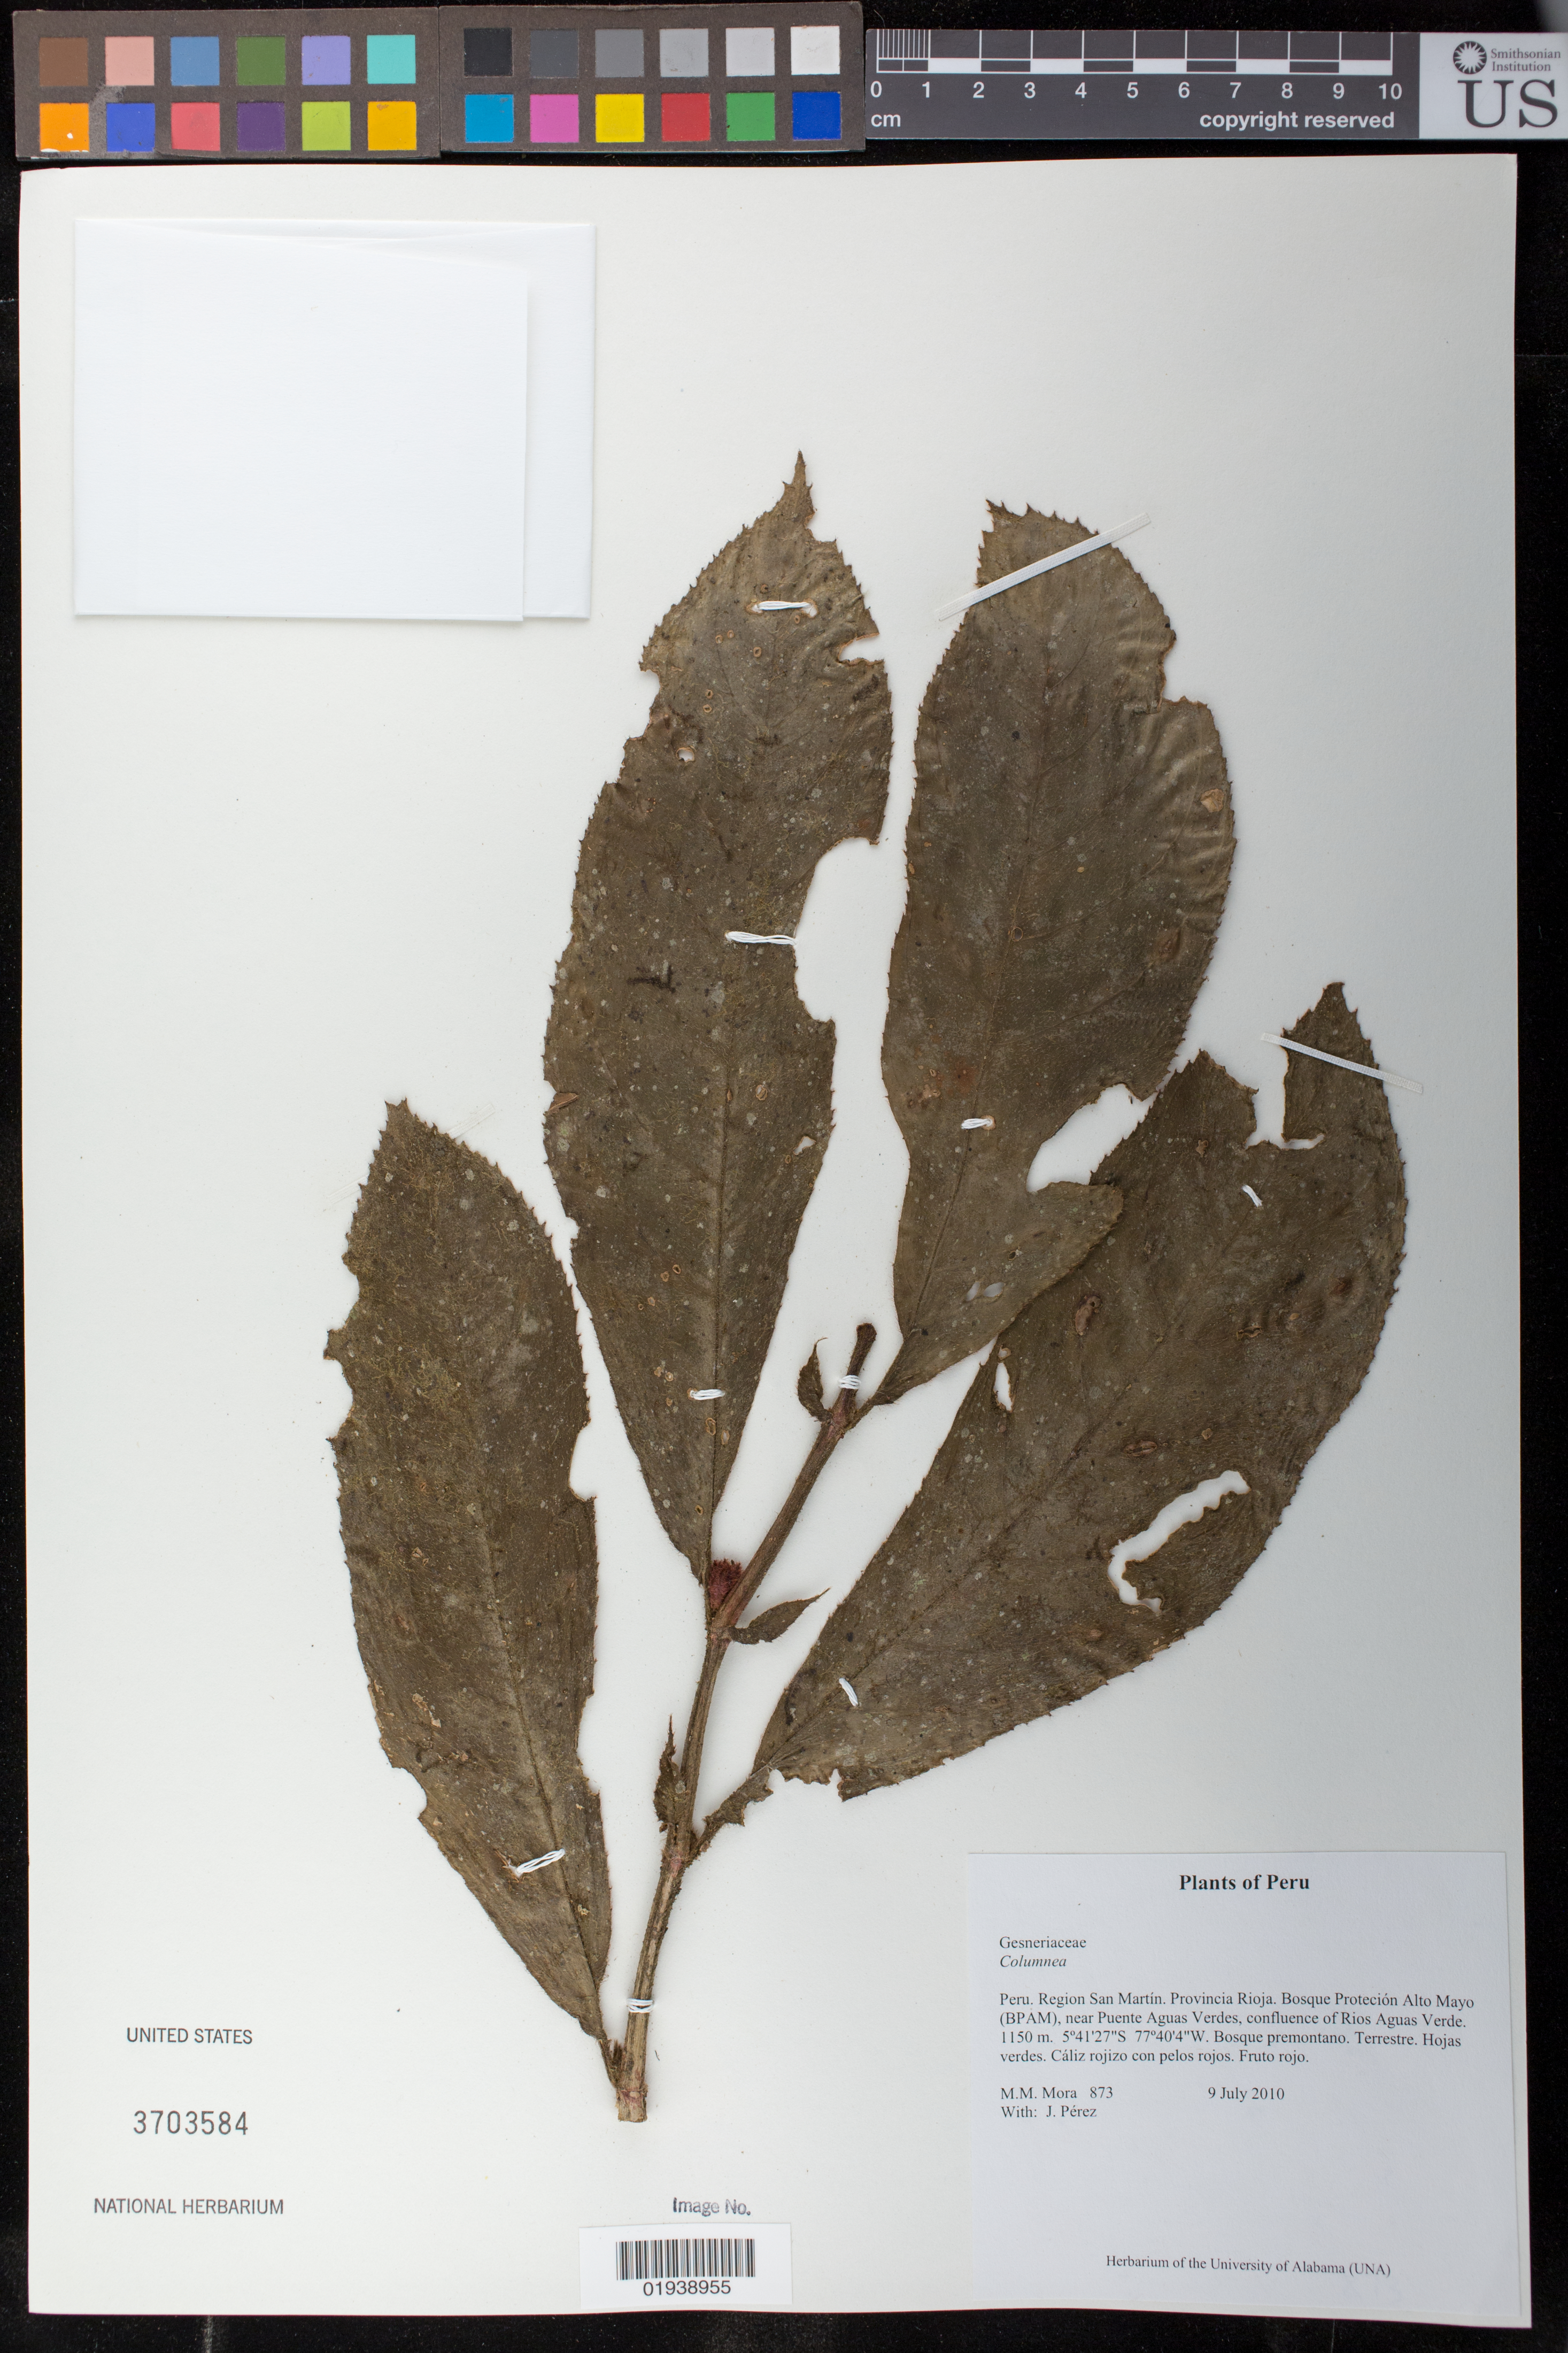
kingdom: Plantae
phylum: Tracheophyta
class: Magnoliopsida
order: Lamiales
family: Gesneriaceae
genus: Columnea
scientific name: Columnea sp.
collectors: M. M. Mora & J. Perez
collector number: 873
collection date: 2010-07-09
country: Peru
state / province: San Martín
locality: Provincia Rioja. Bosque Protecion Alto Mayo (BPAM), near Puente Aguas Verdes, confluence of Rios Aguas Verde.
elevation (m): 1150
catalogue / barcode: US 3703584